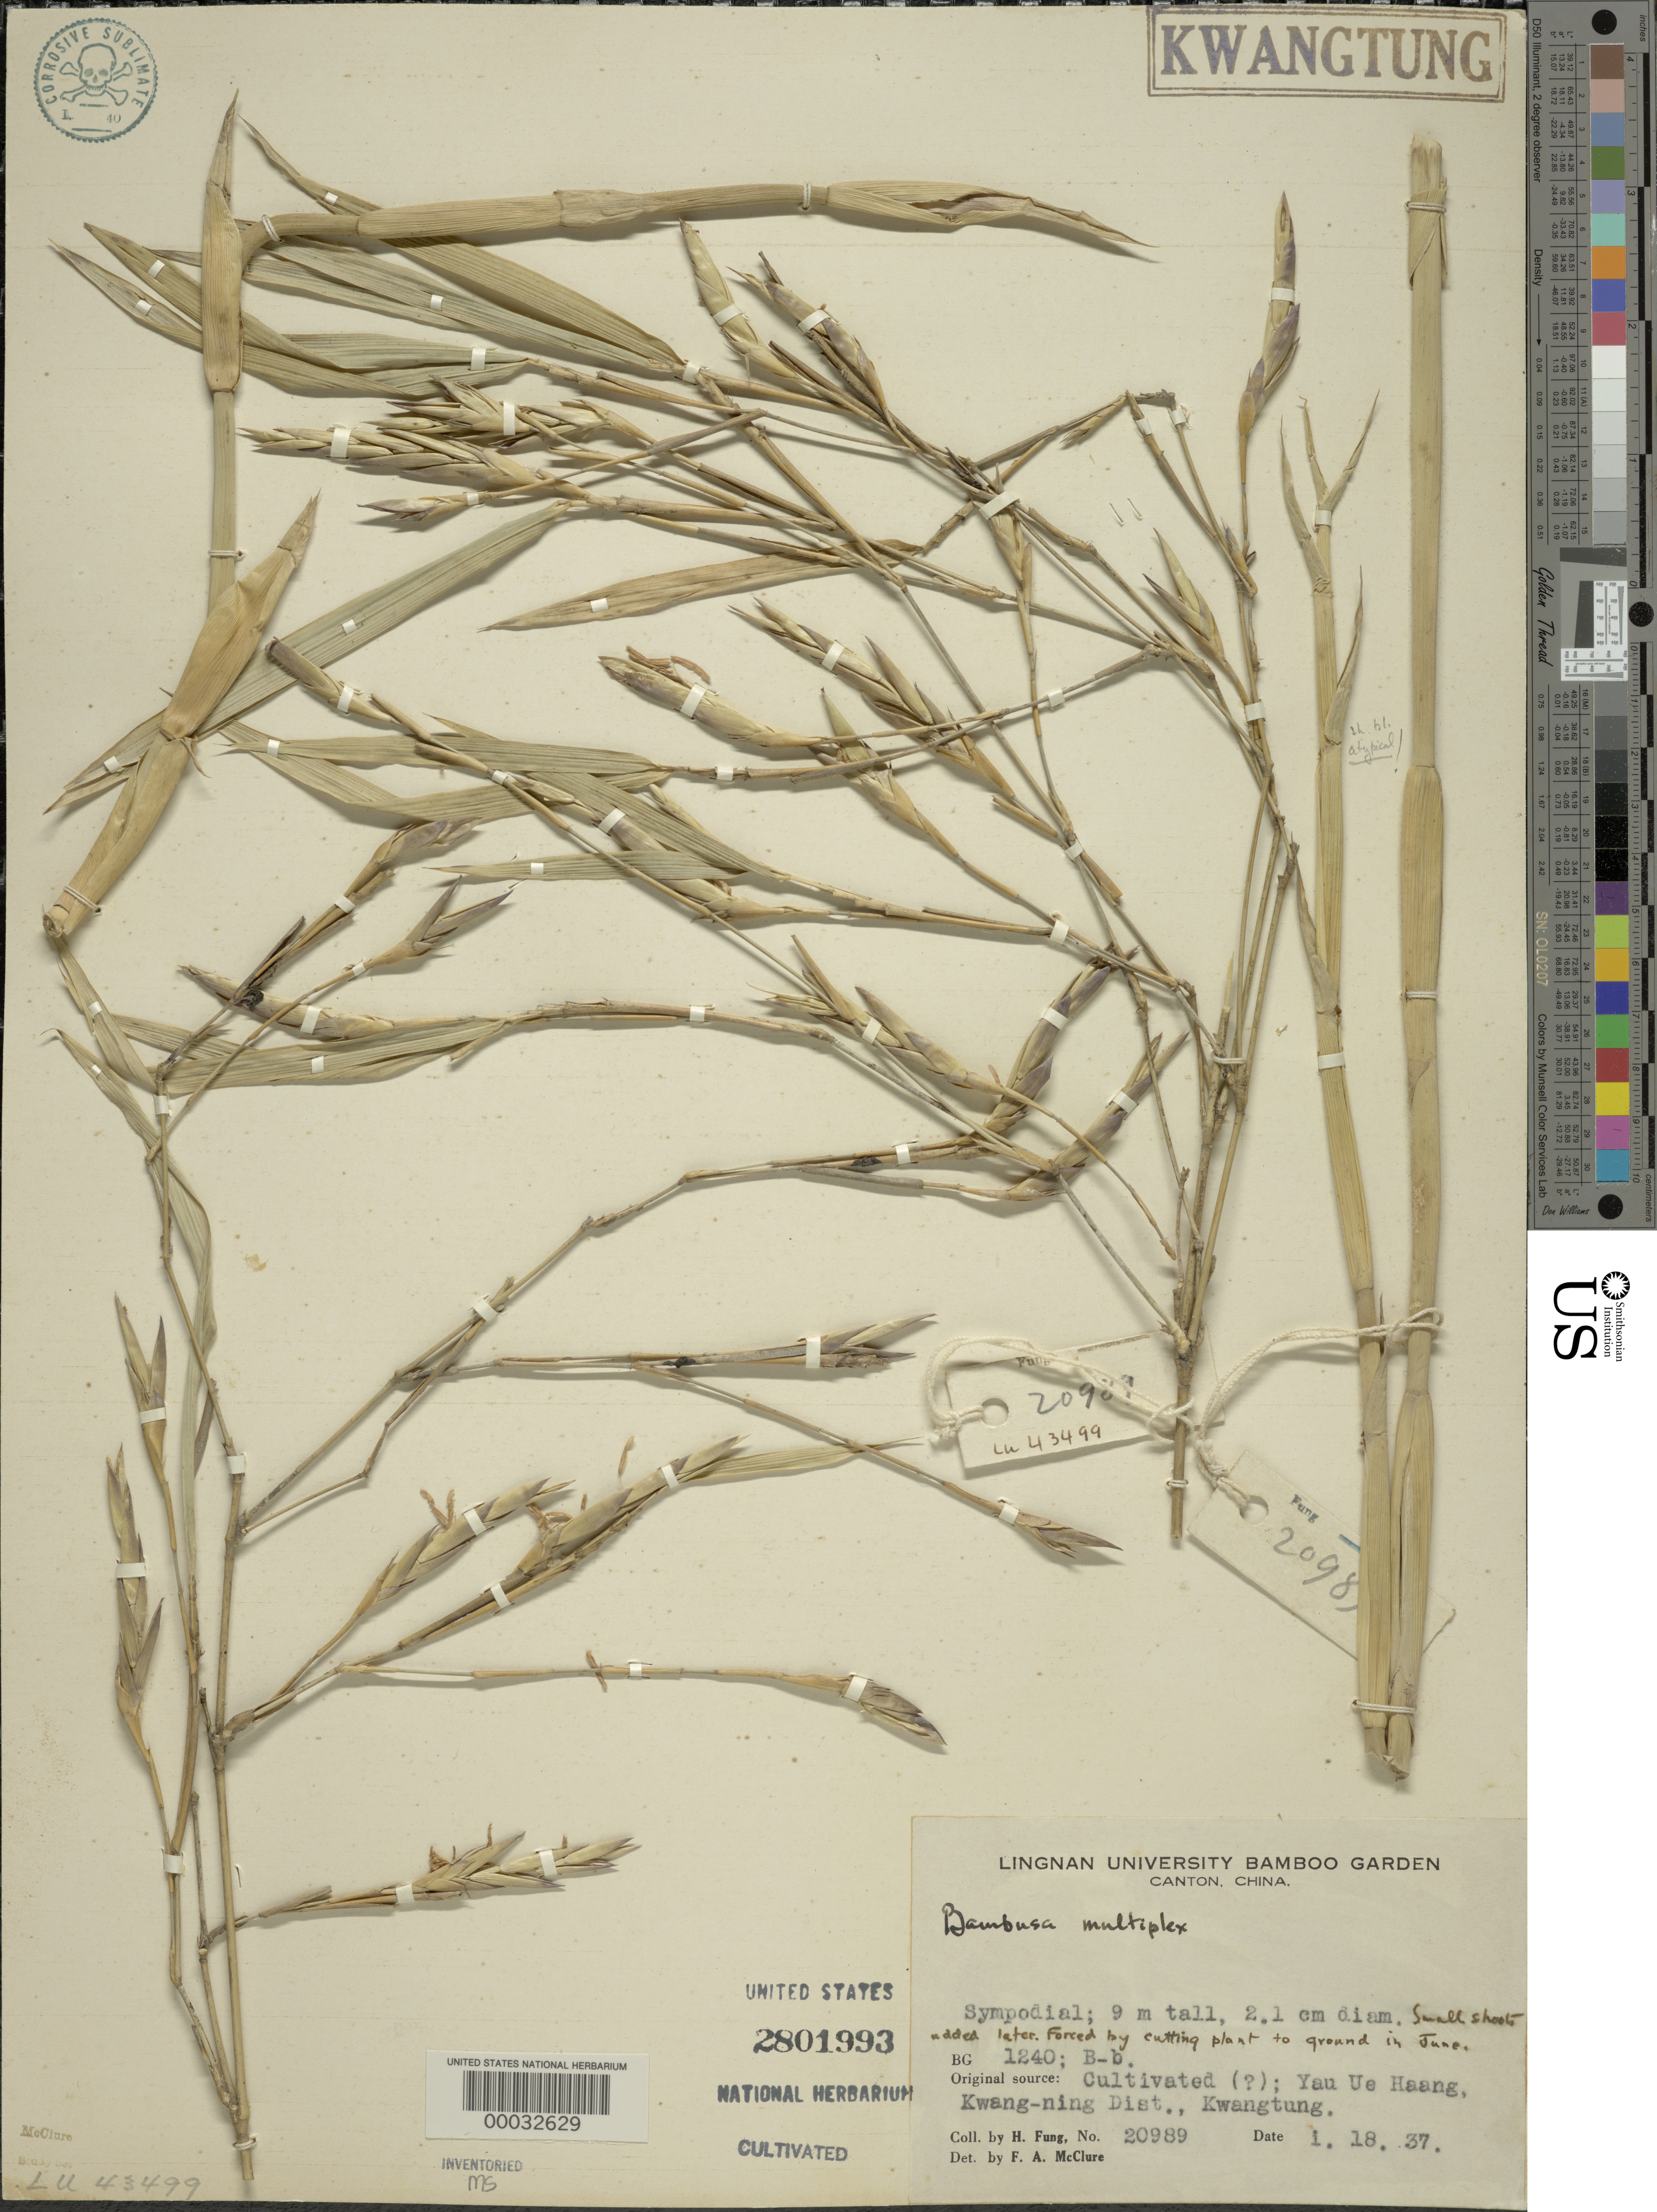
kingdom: Plantae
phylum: Tracheophyta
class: Liliopsida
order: Poales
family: Poaceae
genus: Bambusa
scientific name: Bambusa multiplex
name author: (Lour.) Raeusch. ex Schult. & Schult. f.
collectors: H. L. Fung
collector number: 20989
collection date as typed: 18 Jan 1937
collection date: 1937-01-18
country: China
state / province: Guangdong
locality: Kwang-ning, yau ue haang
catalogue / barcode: US 2801993